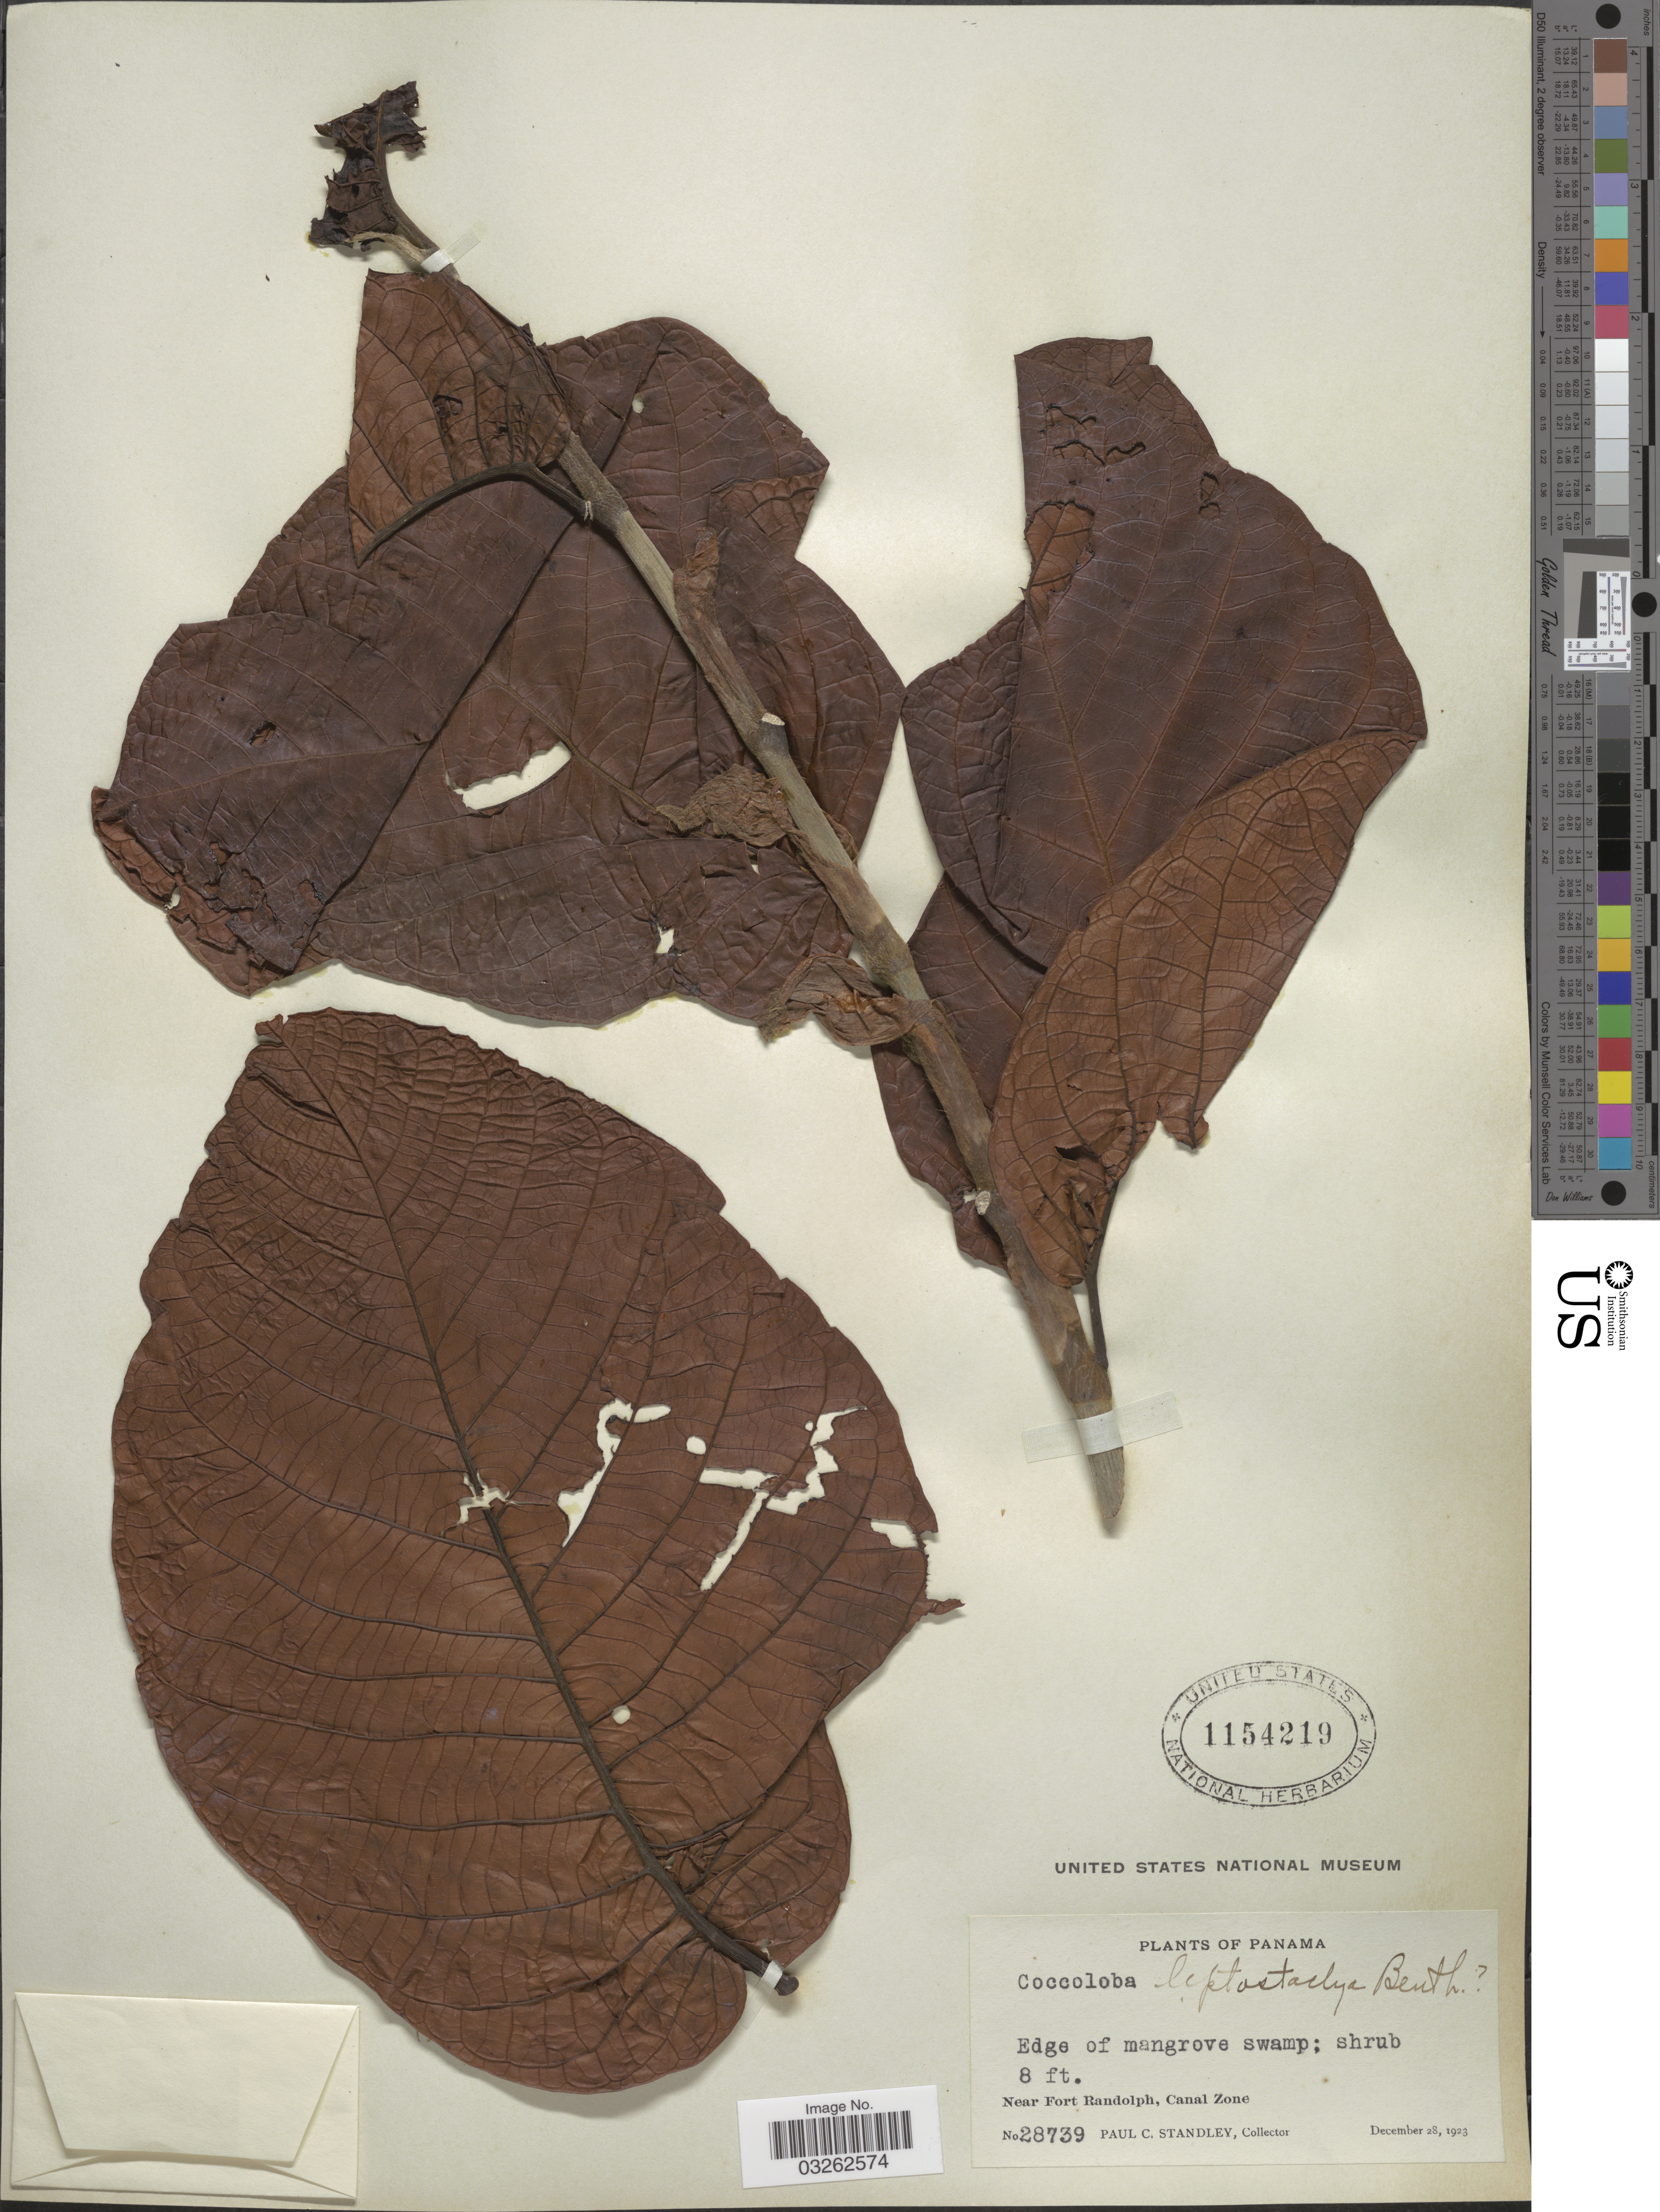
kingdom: Plantae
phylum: Tracheophyta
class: Magnoliopsida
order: Caryophyllales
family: Polygonaceae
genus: Coccoloba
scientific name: Coccoloba barbadensis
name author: Jacq.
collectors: P. C. Standley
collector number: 28739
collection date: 1923-12-28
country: Panama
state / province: Colón / Panamá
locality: Near Fort Randolph, Canal Zone.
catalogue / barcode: US 1154219